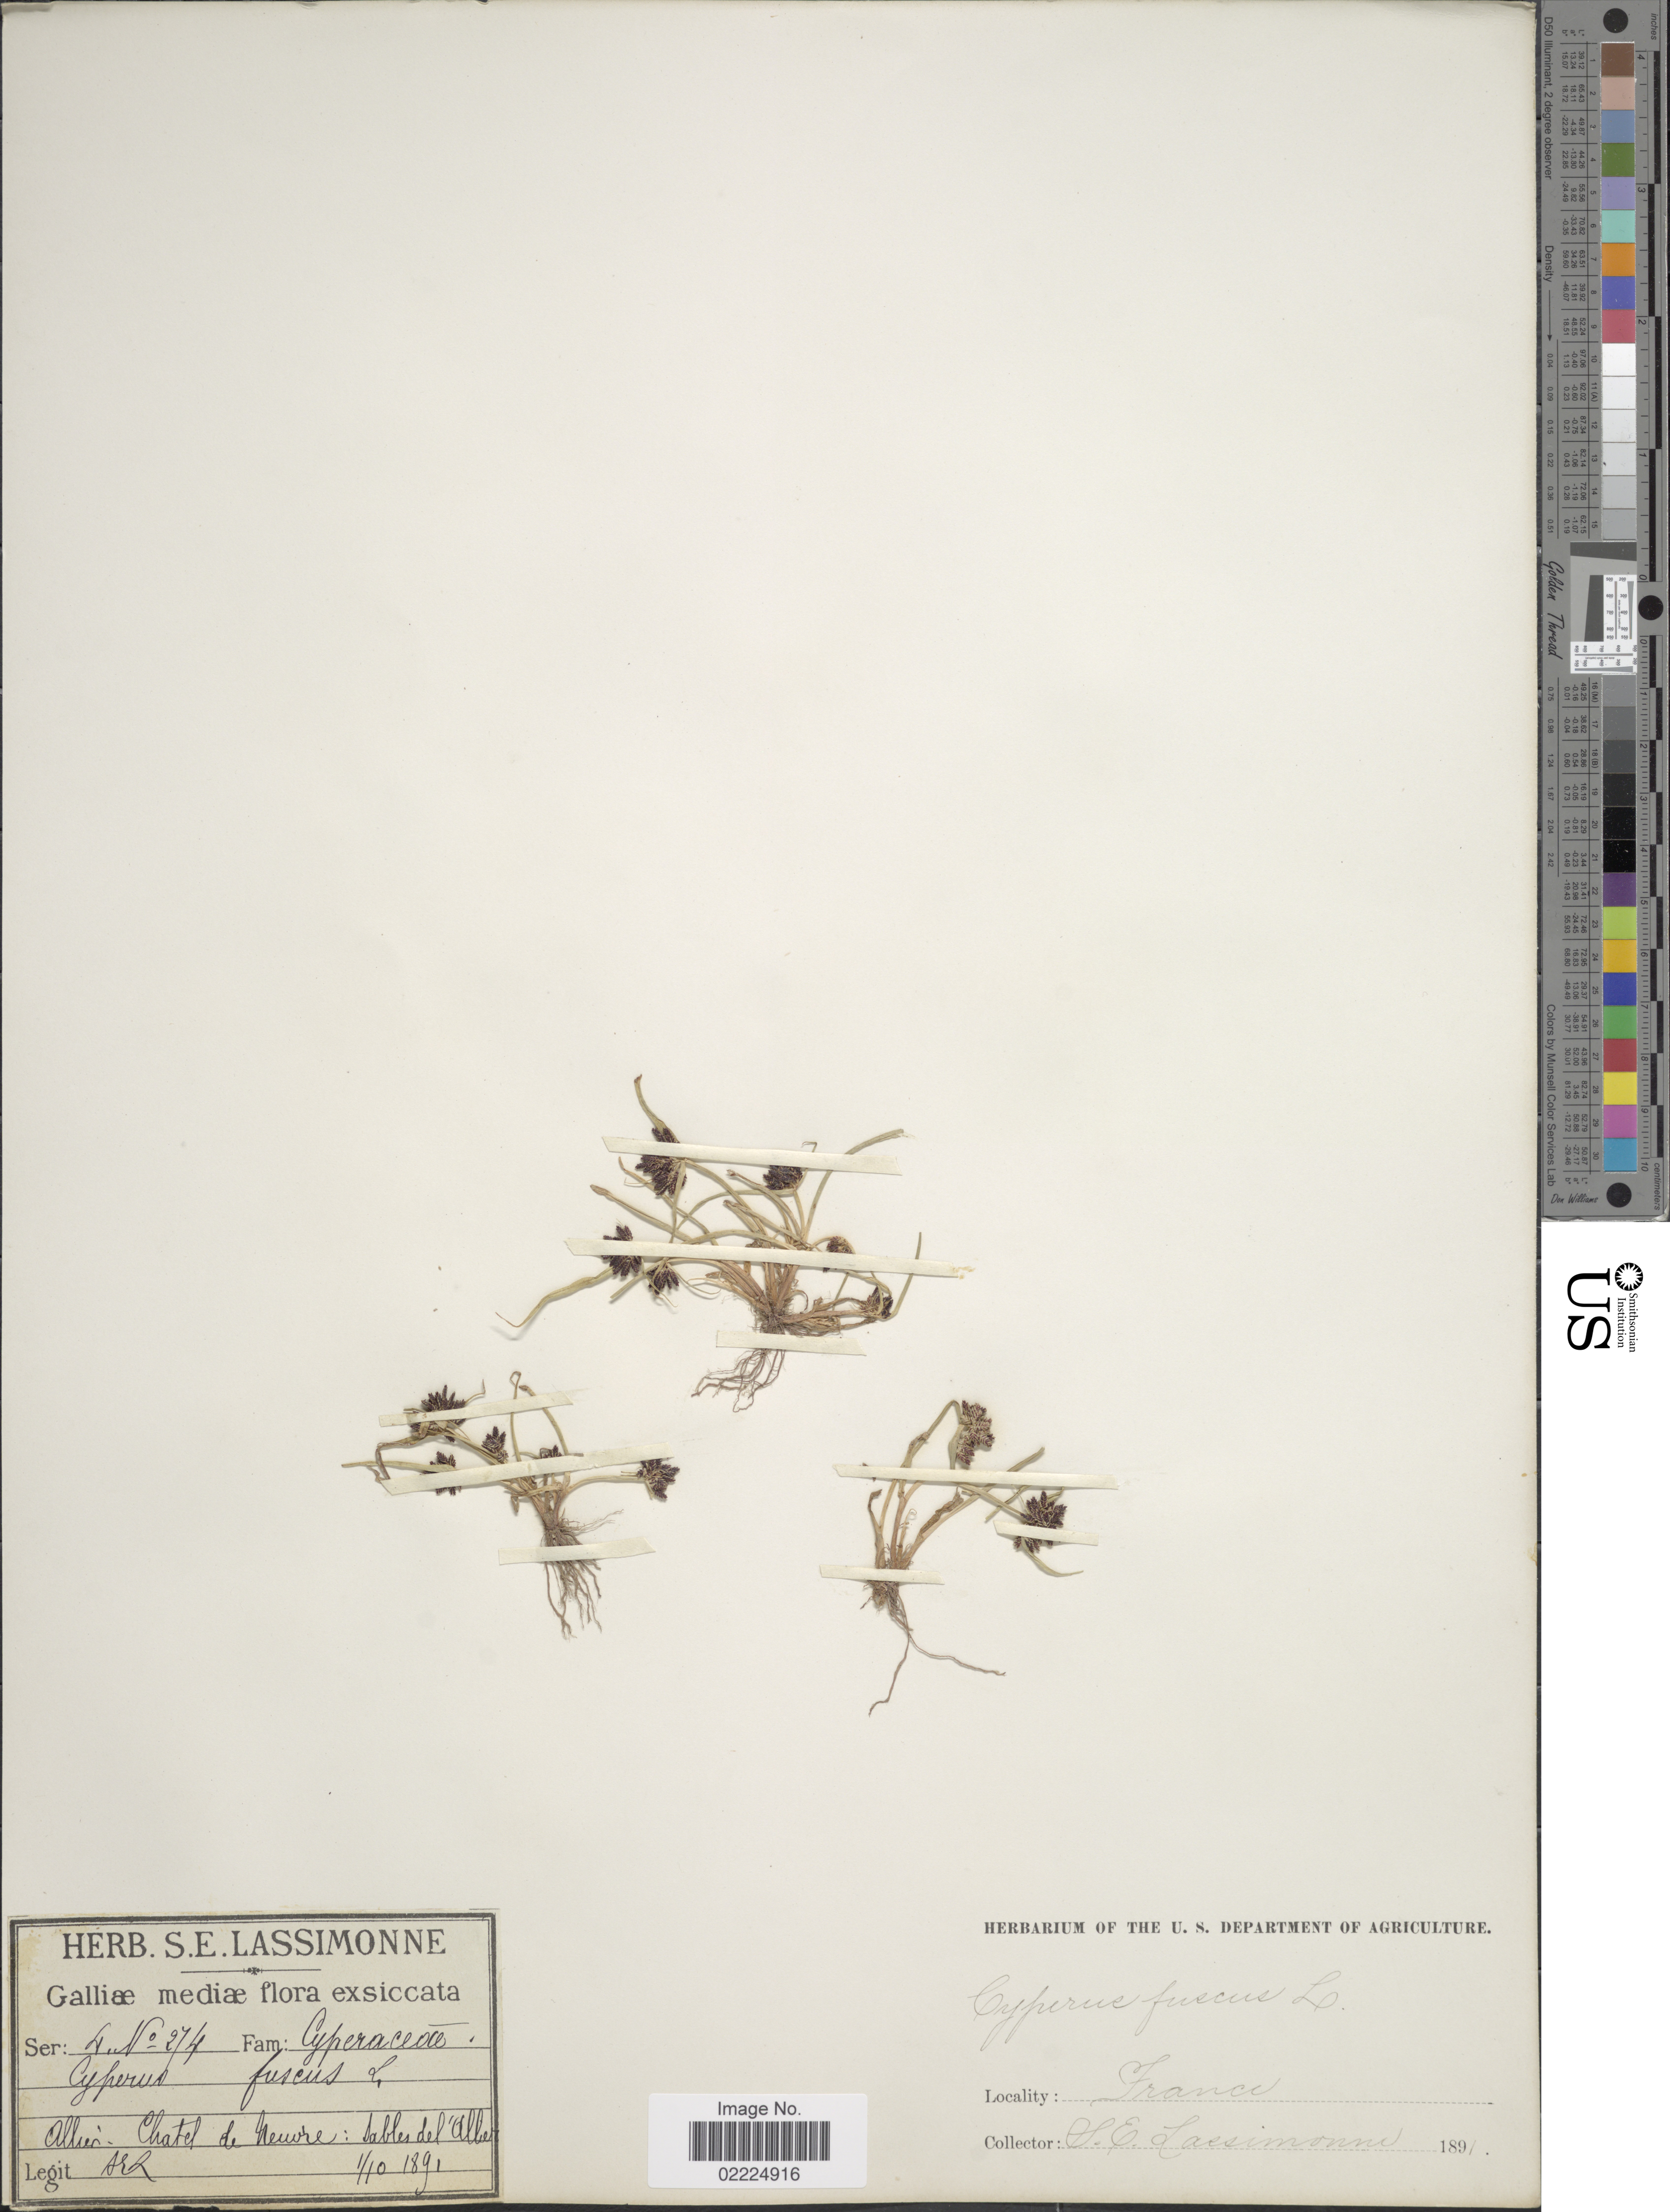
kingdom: Plantae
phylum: Tracheophyta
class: Liliopsida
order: Poales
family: Cyperaceae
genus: Cyperus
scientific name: Cyperus fuscus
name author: L.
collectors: S. Lassimonne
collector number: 274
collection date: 1891-10-01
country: France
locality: Gallaie mediae, Allier - Chatel de Neuvre: Sables del Allier.